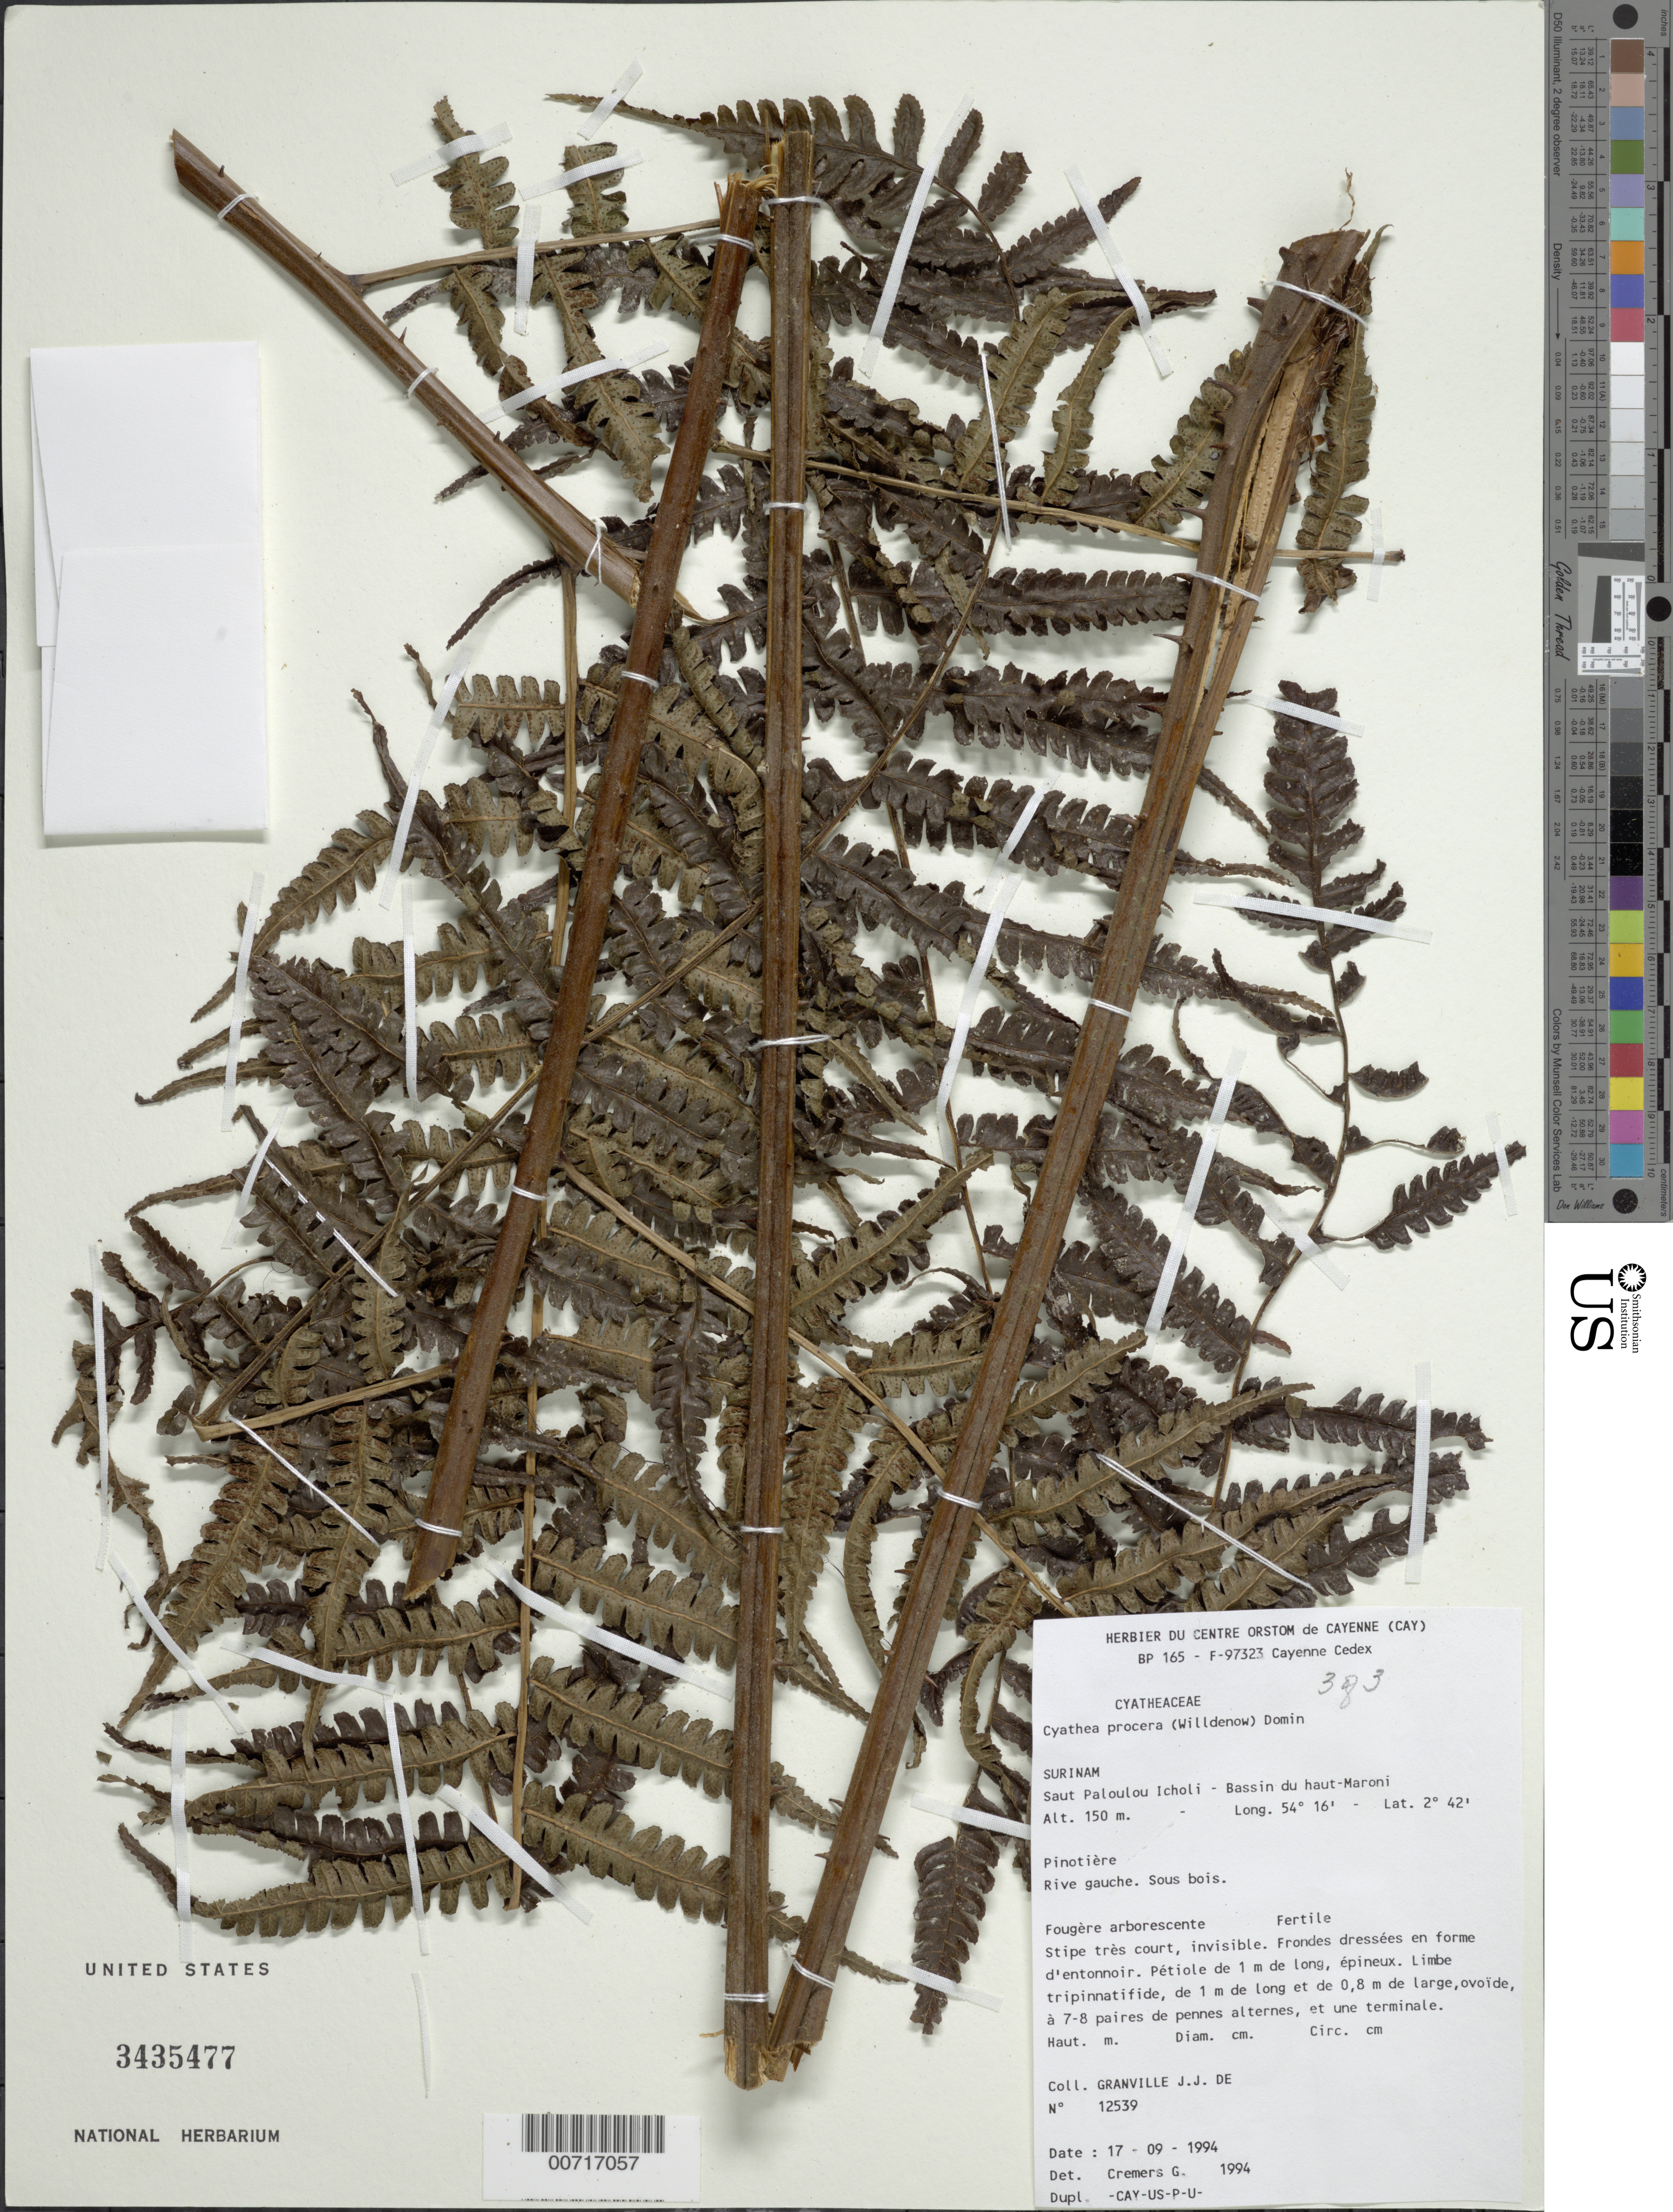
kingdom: Plantae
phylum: Tracheophyta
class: Polypodiopsida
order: Cyatheales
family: Cyatheaceae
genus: Cyathea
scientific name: Cyathea pungens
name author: (Willd.) Domin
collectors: J.-J. de Granville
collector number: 12539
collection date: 1994-09-17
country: Suriname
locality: Surinam. Saut Paloulou Icholi - Bassin du haut Maroni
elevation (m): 150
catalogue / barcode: US 3435477